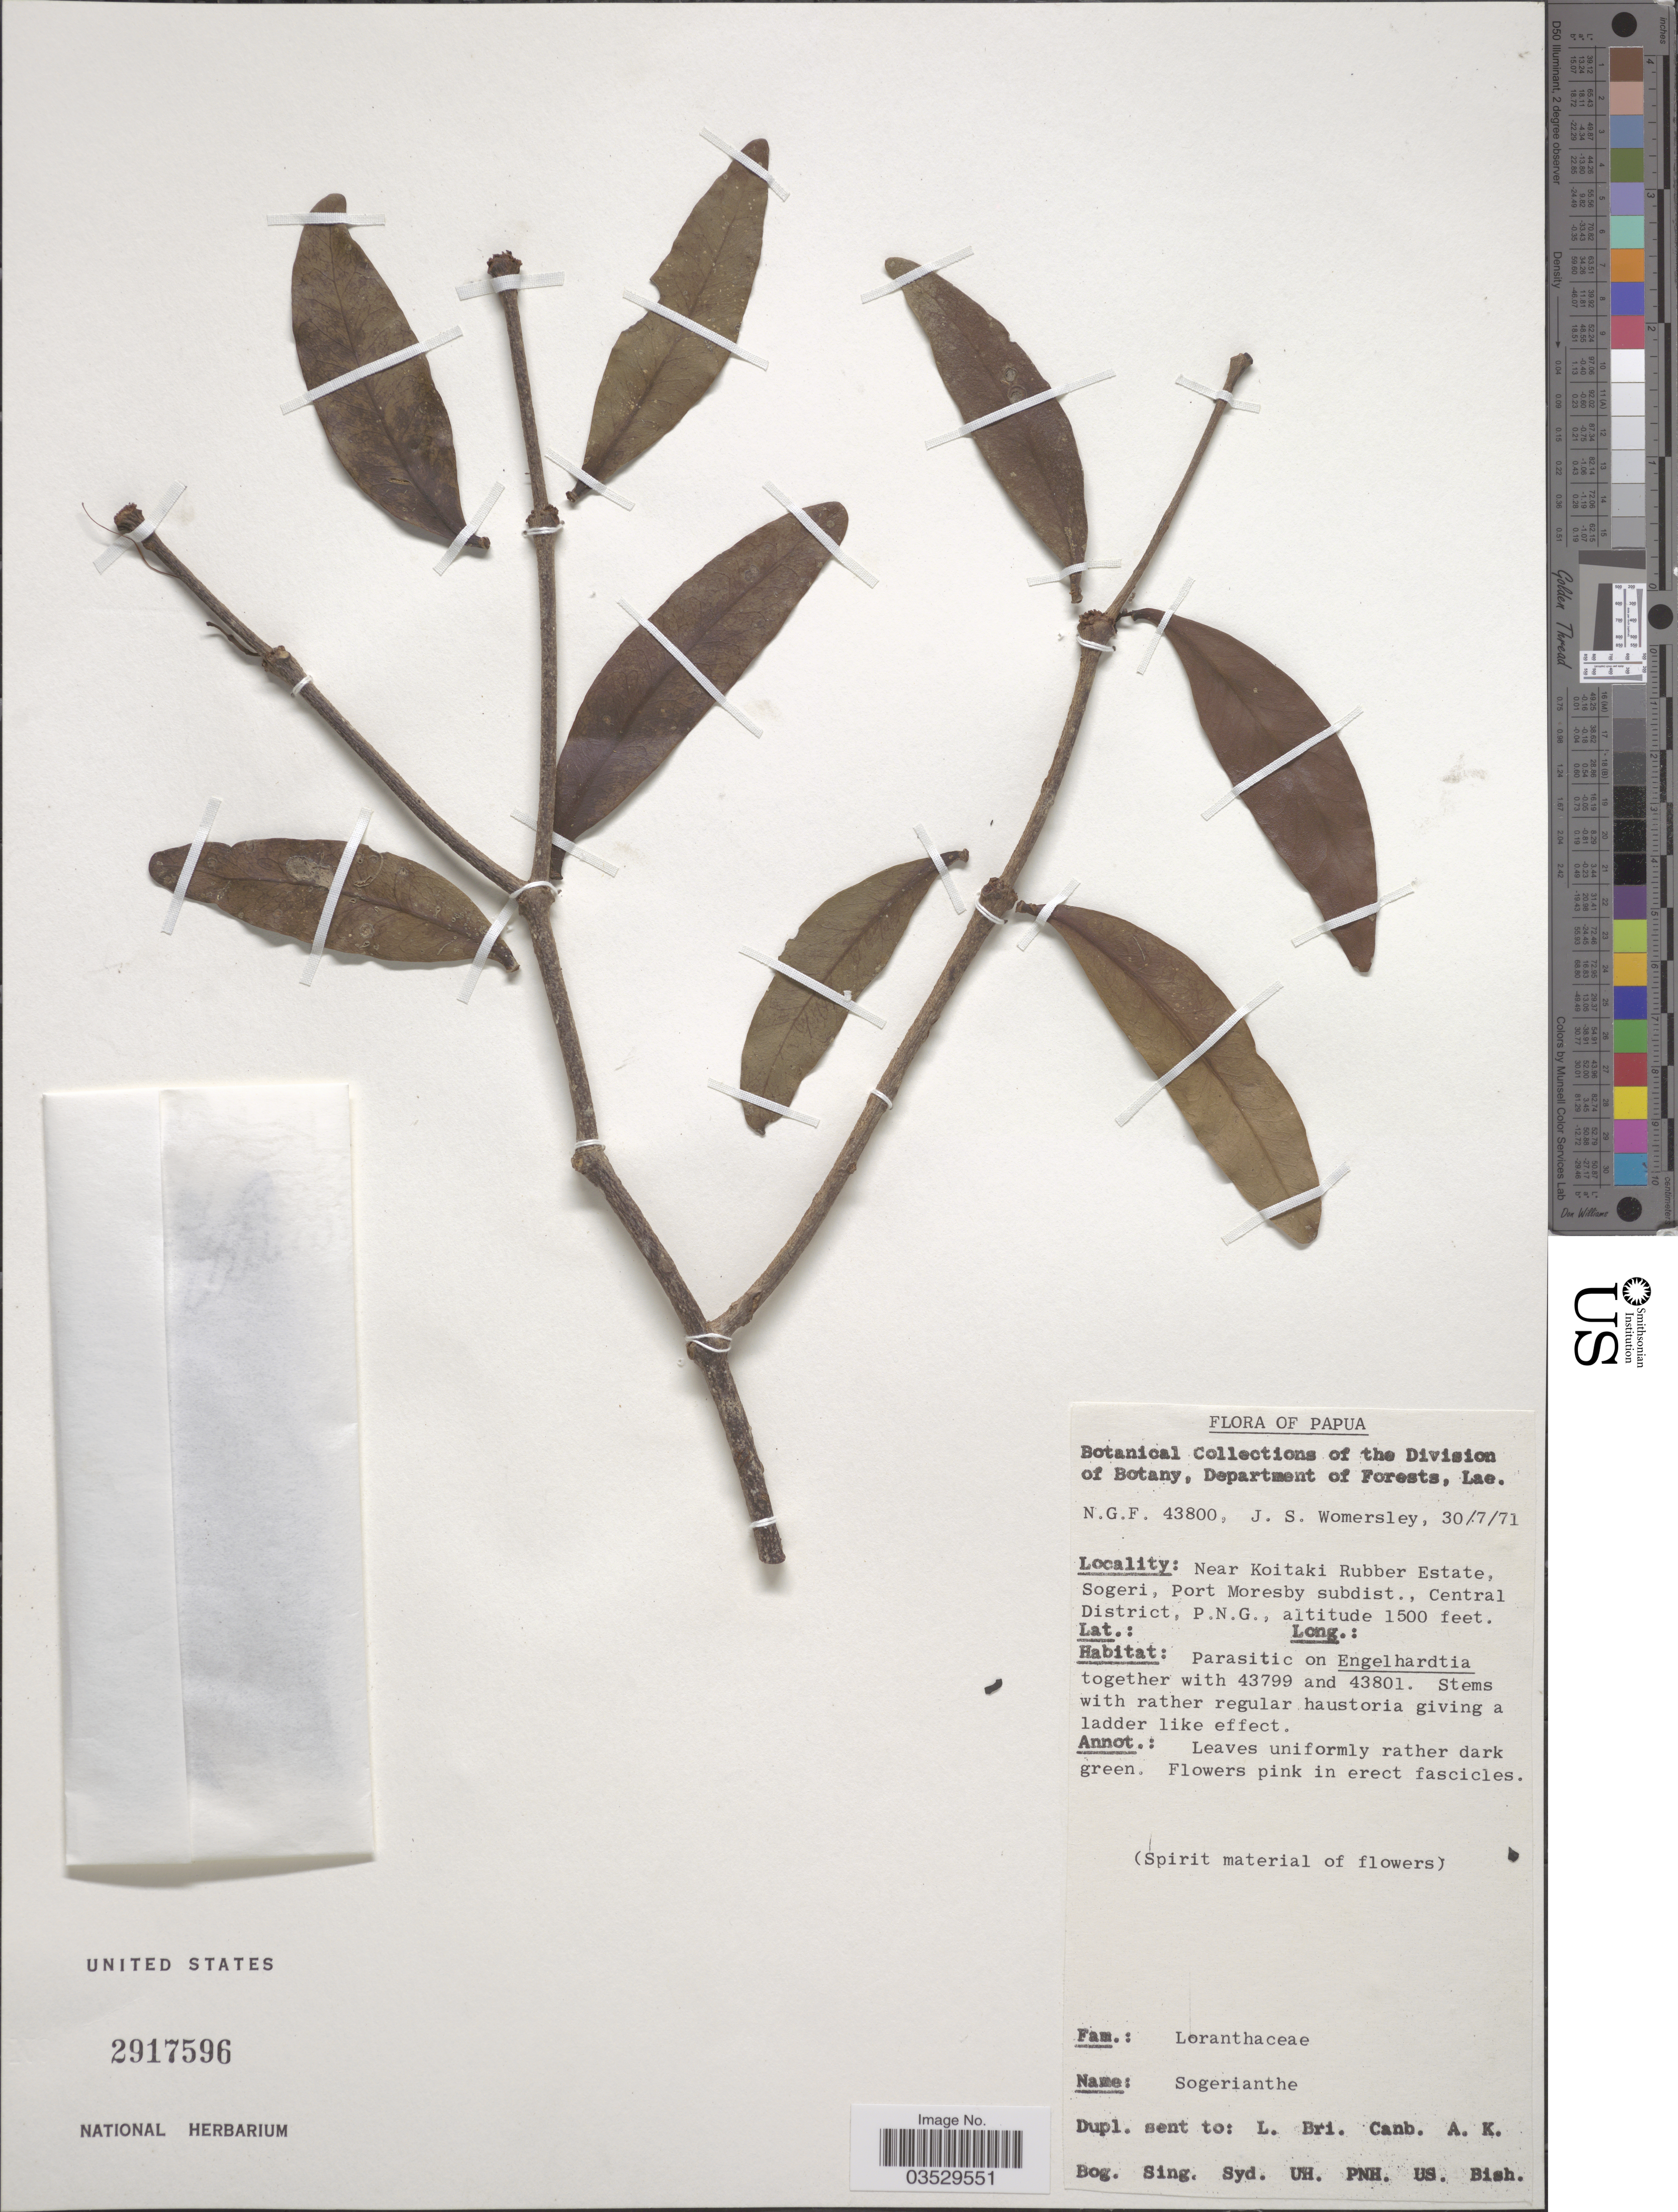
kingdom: Plantae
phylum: Tracheophyta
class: Magnoliopsida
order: Santalales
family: Loranthaceae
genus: Sogerianthe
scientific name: Sogerianthe sp.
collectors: J. S. Womersley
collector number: N.G.F. 43800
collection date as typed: Transcribed d/m/y: 30/7/71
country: Papua New Guinea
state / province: Central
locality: Papua. Near Koitaki Rubber Estate, Sogeri, Port Moresby subdist., Central District, P.N.G.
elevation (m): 457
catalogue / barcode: US 2917596